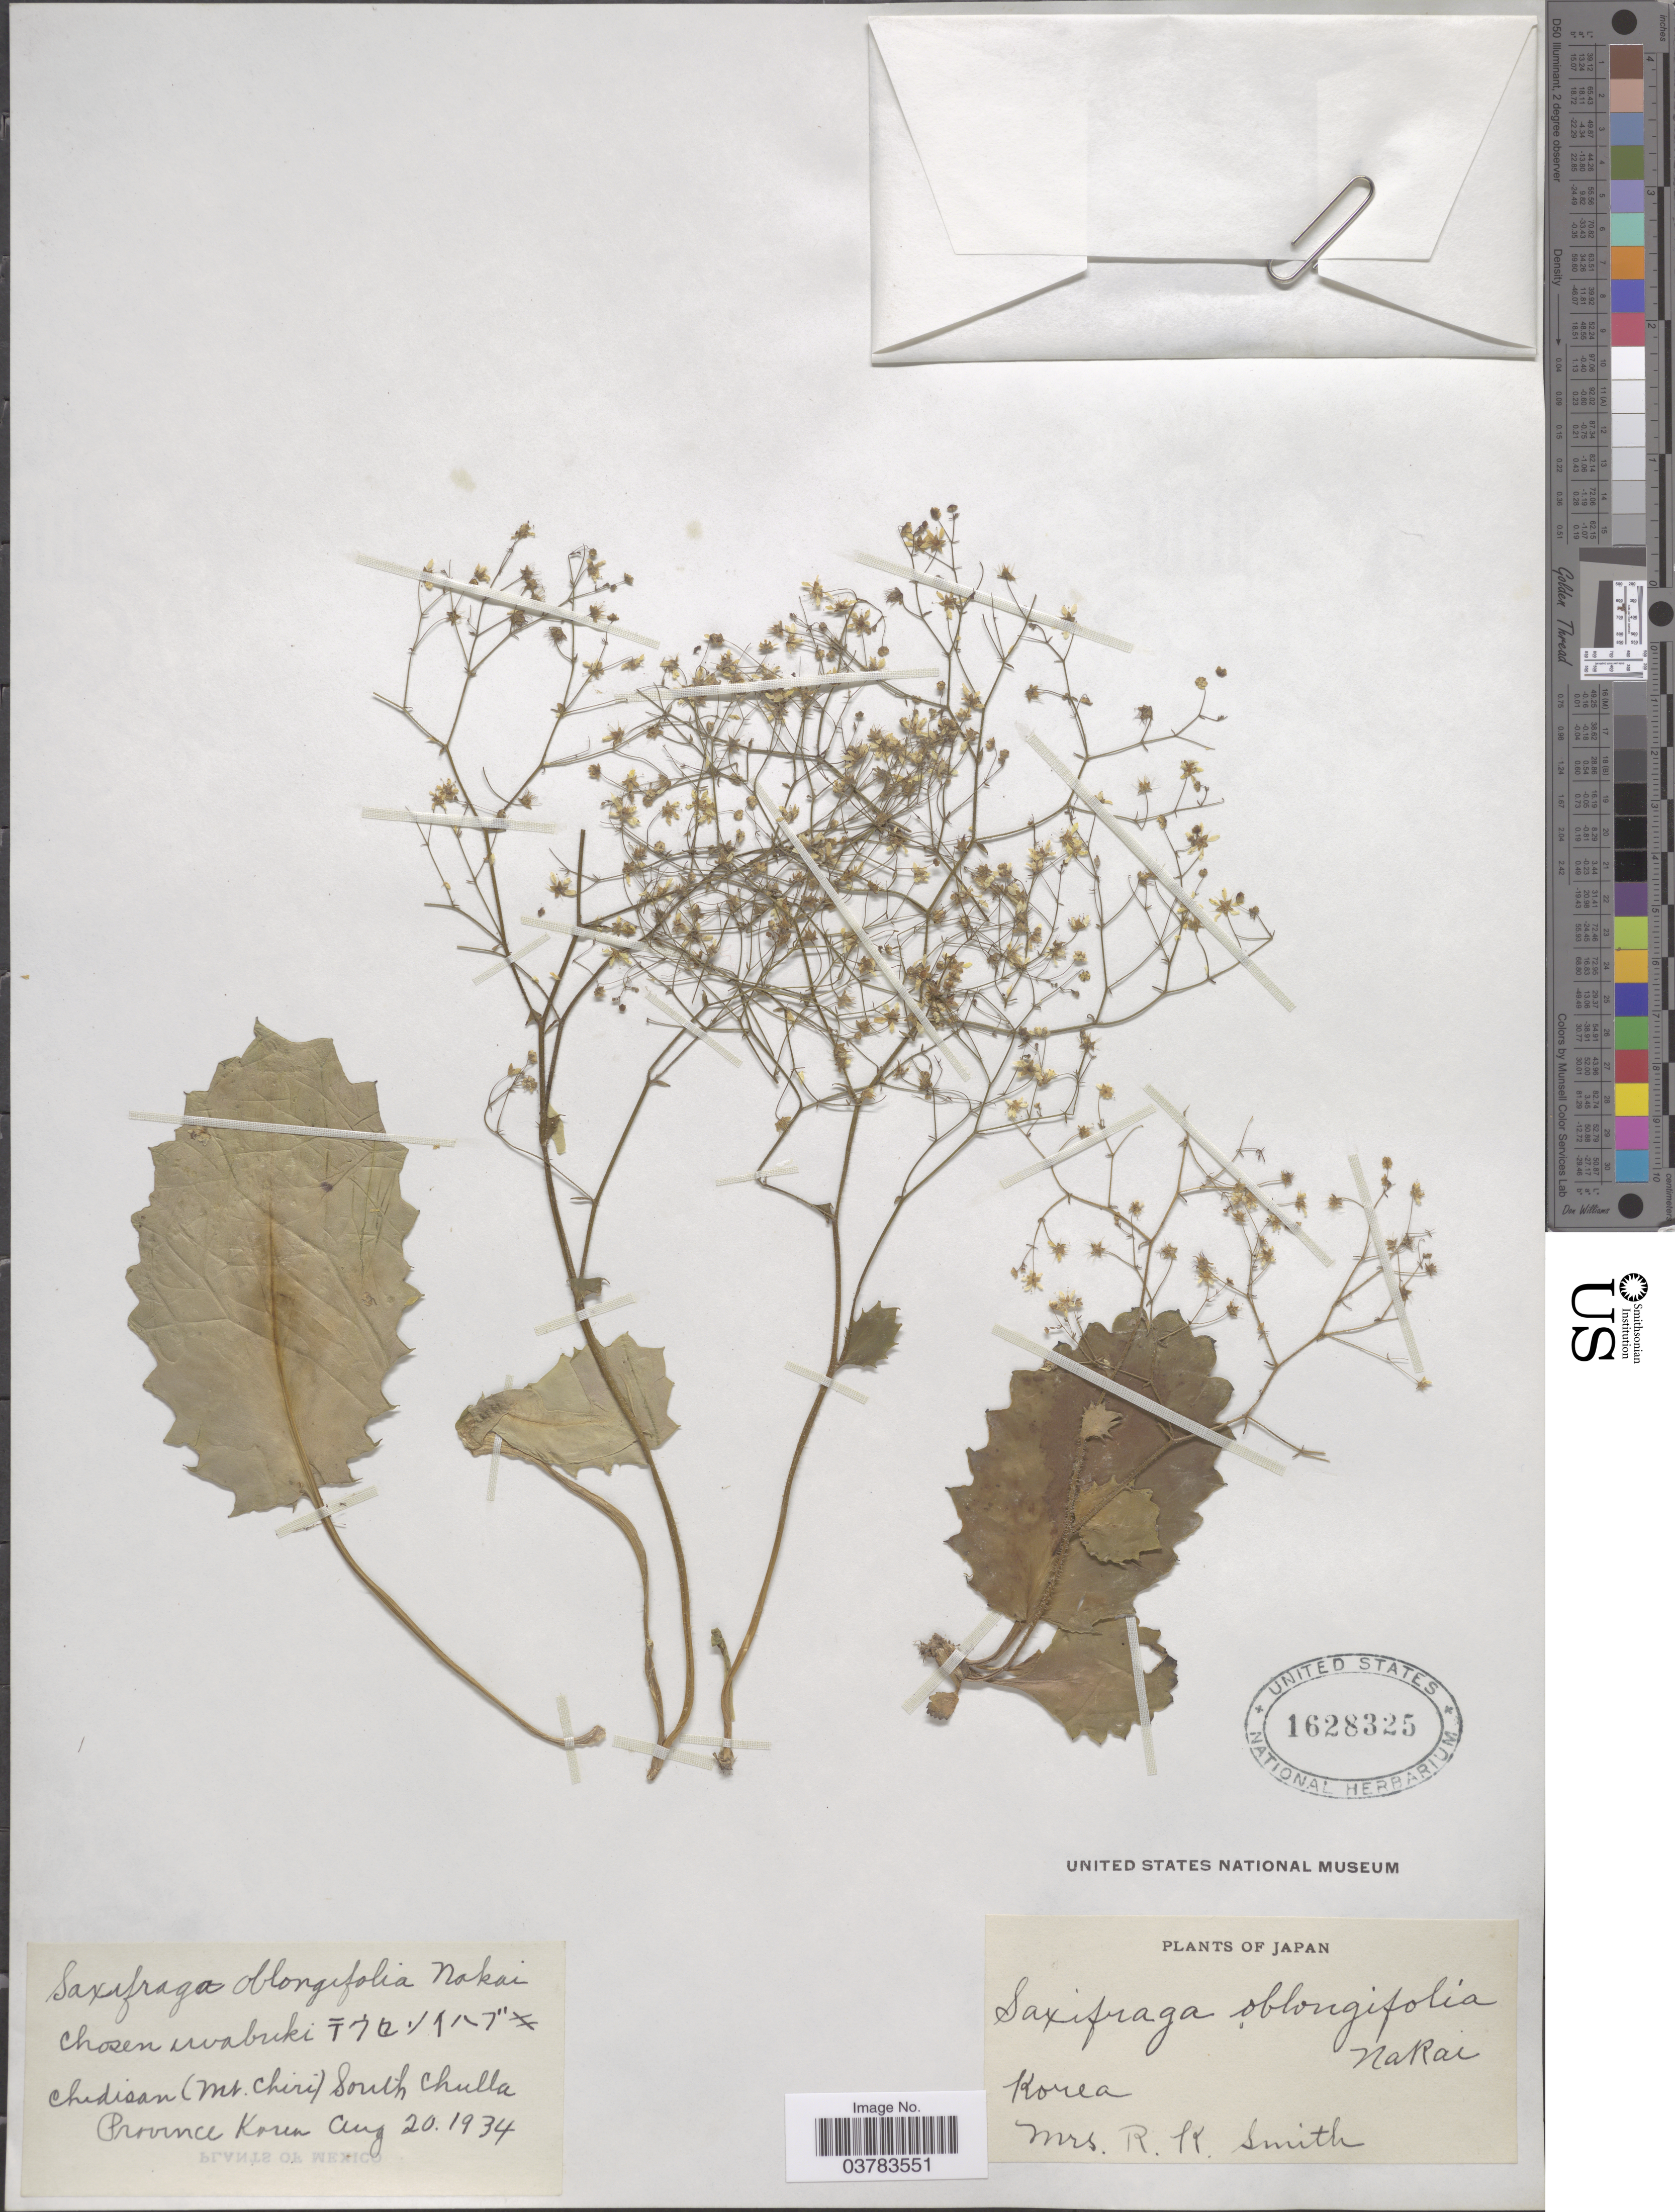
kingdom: Plantae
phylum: Tracheophyta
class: Magnoliopsida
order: Saxifragales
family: Saxifragaceae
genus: Micranthes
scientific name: Micranthes oblongifolia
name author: (Nakai) Gornall & H. Ohba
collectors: Mrs. R. K. Smith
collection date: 1934-08-20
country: South Korea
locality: Chidisan (Mt. Chiri) South Chulla. Province Korea.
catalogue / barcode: US 1628325